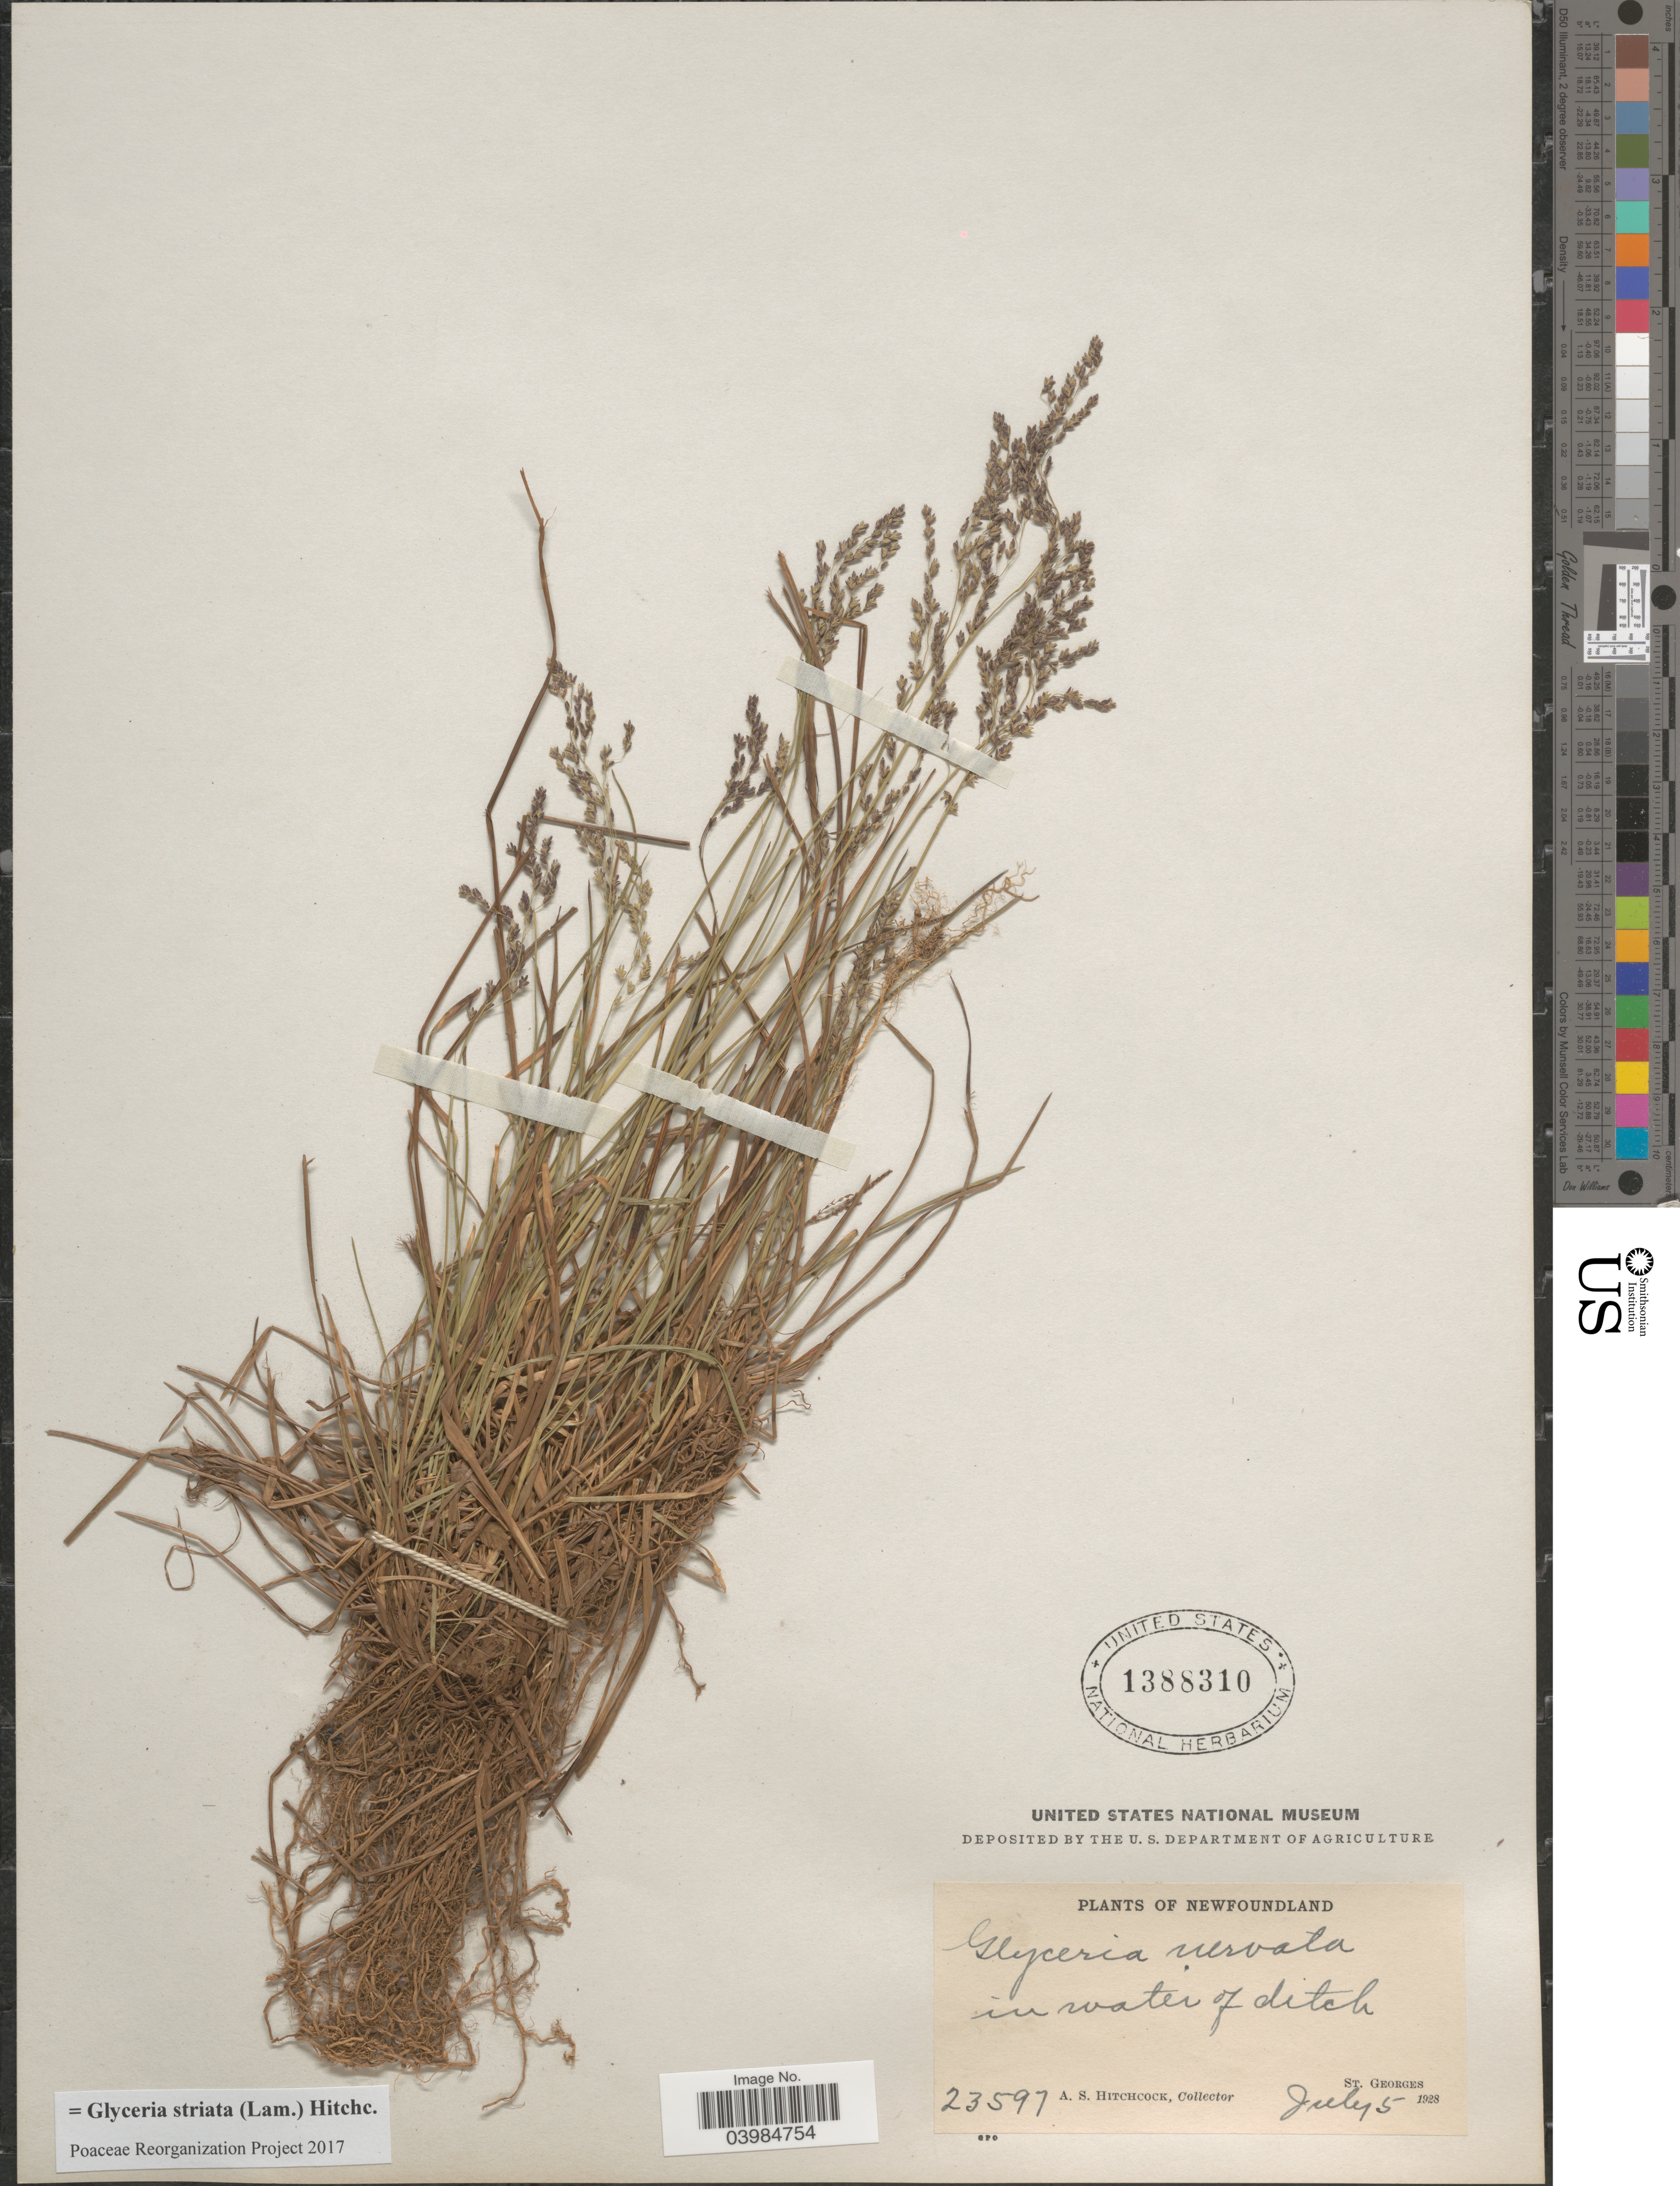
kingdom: Plantae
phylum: Tracheophyta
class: Liliopsida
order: Poales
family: Poaceae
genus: Glyceria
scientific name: Glyceria striata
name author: (Lam.) Hitchc.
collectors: A. S. Hitchcock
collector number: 23597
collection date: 1928-07-05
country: Canada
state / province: Newfoundland and Labrador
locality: St. Georges.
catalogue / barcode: US 1388310